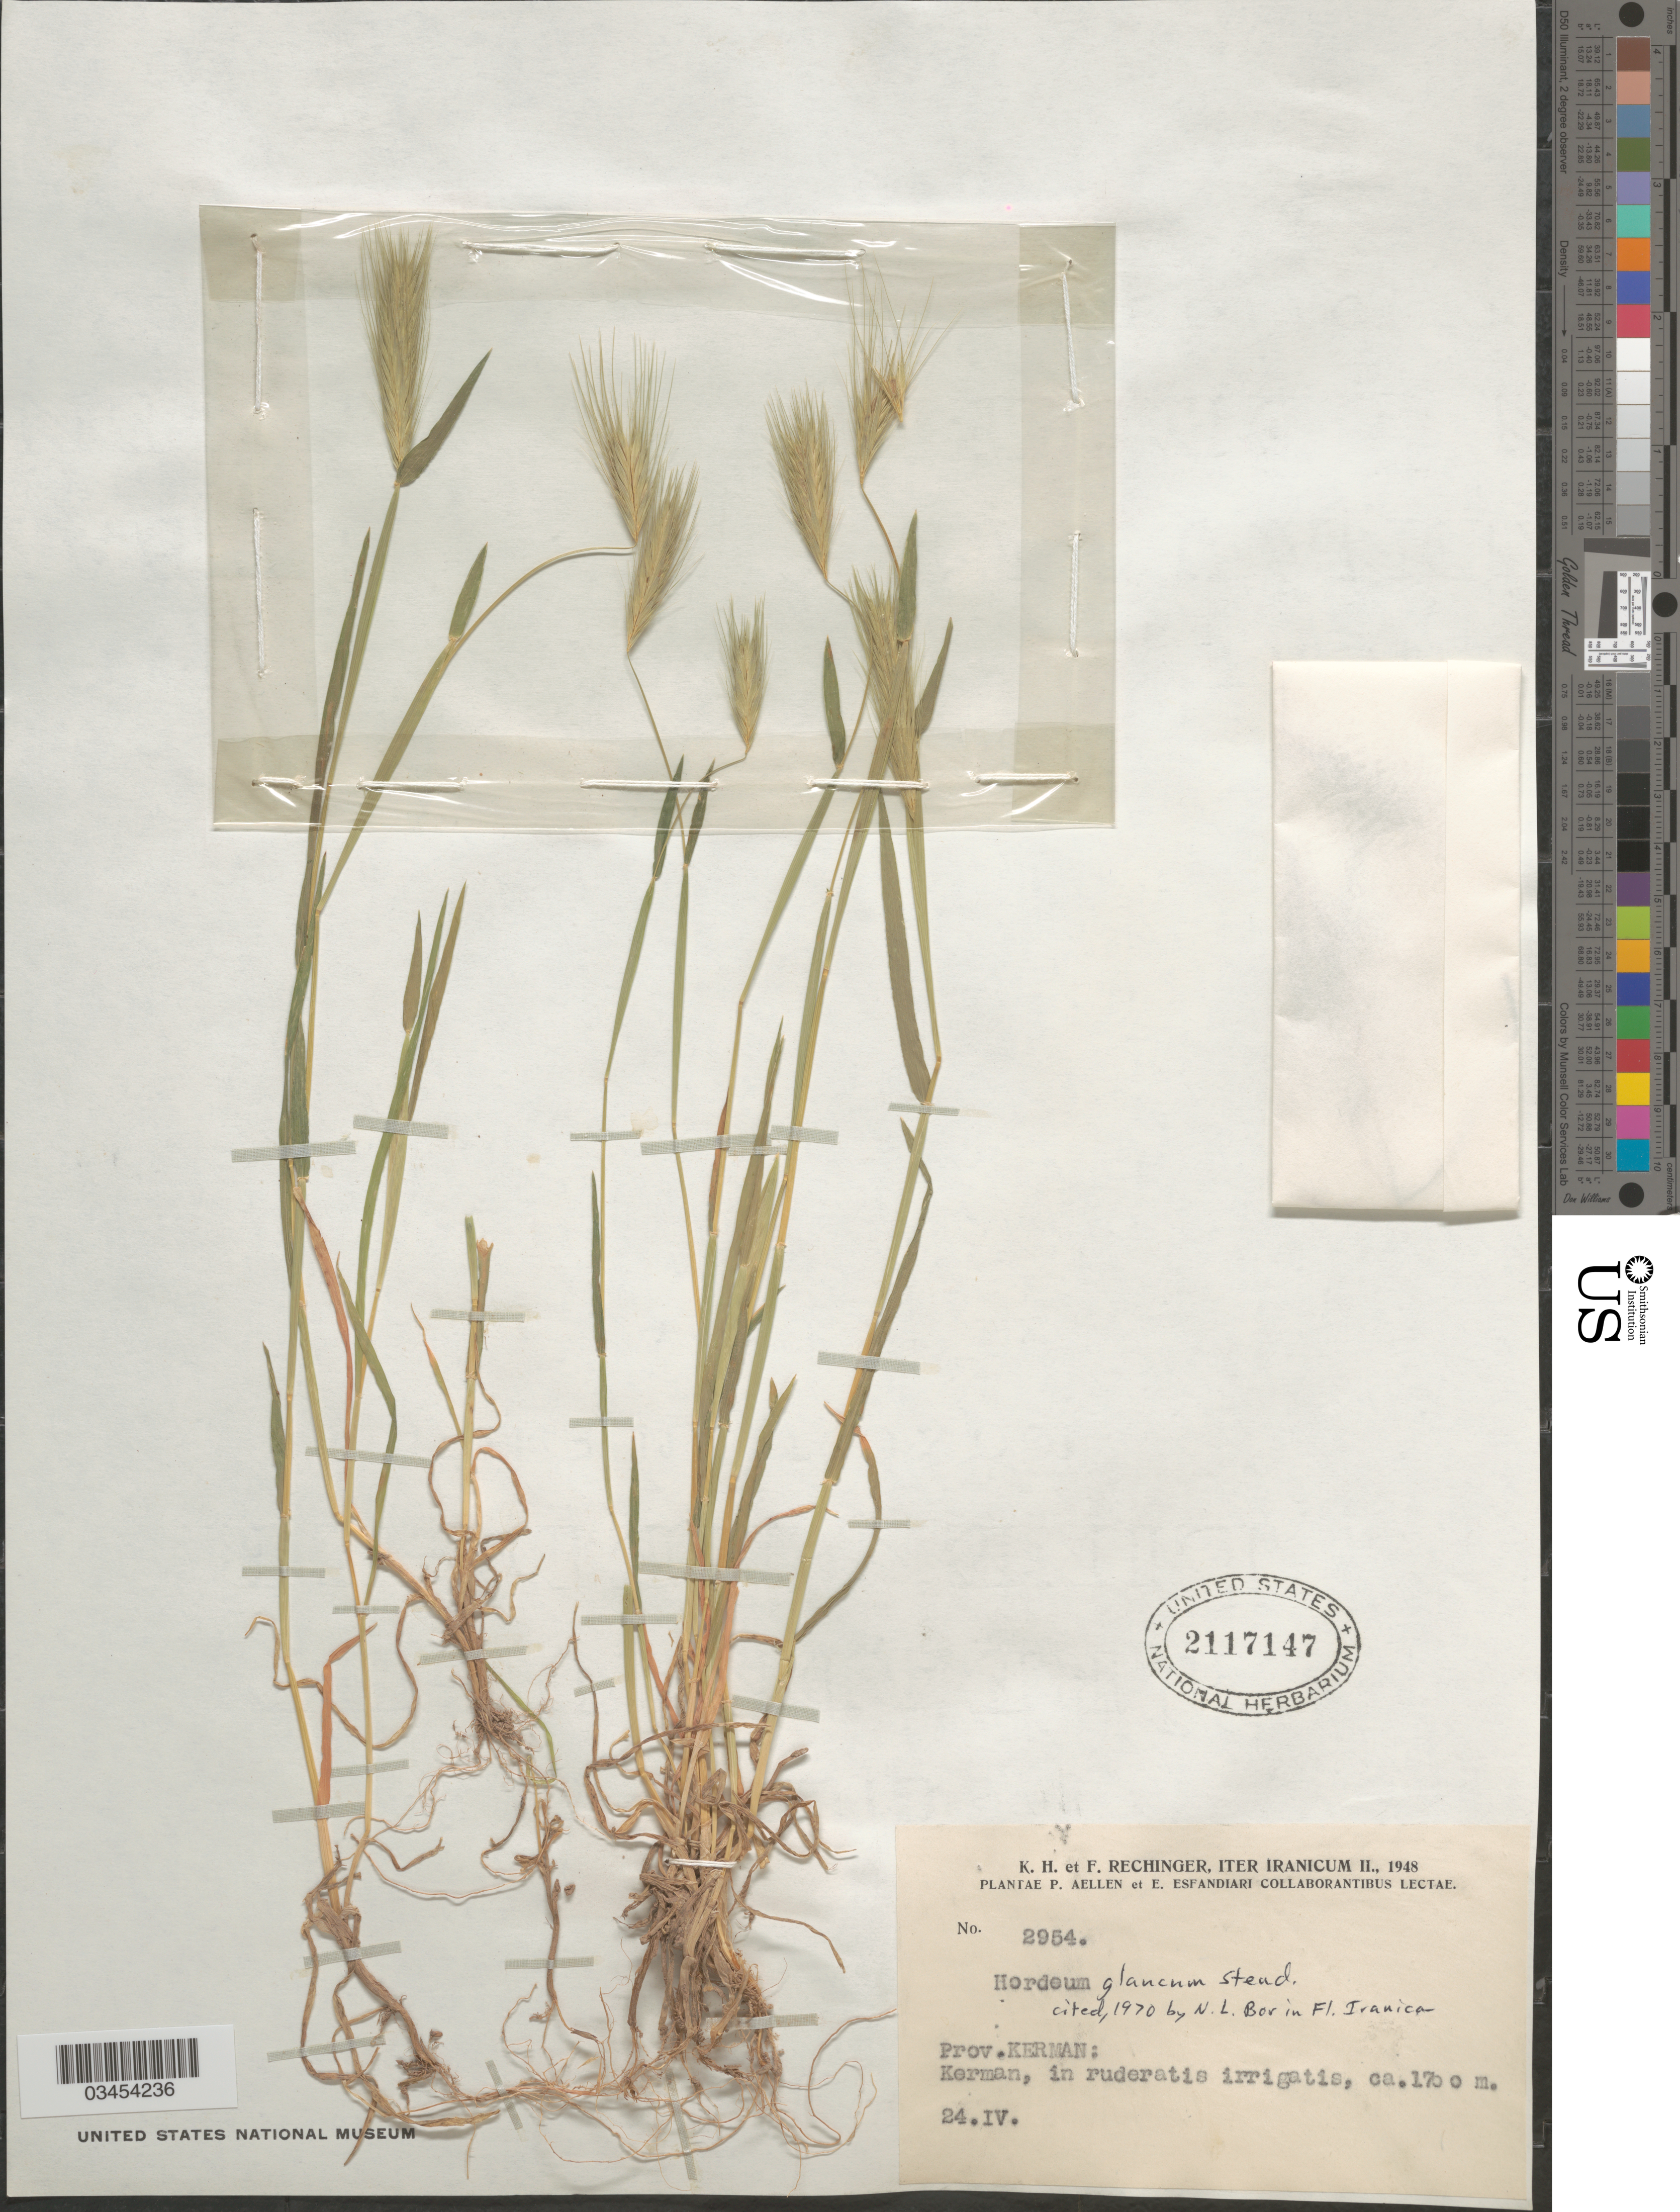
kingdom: Plantae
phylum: Tracheophyta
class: Liliopsida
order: Poales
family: Poaceae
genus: Hordeum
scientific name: Hordeum murinum subsp. glaucum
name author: (Steud.) Tzvelev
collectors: K. H. Rechinger & F. Rechinger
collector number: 2954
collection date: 1948-04-24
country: Iran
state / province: Kerman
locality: Iter Iranicum II., 1948. Kerman, in ruderatis irrigatis.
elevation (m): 1700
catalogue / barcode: US 2117147